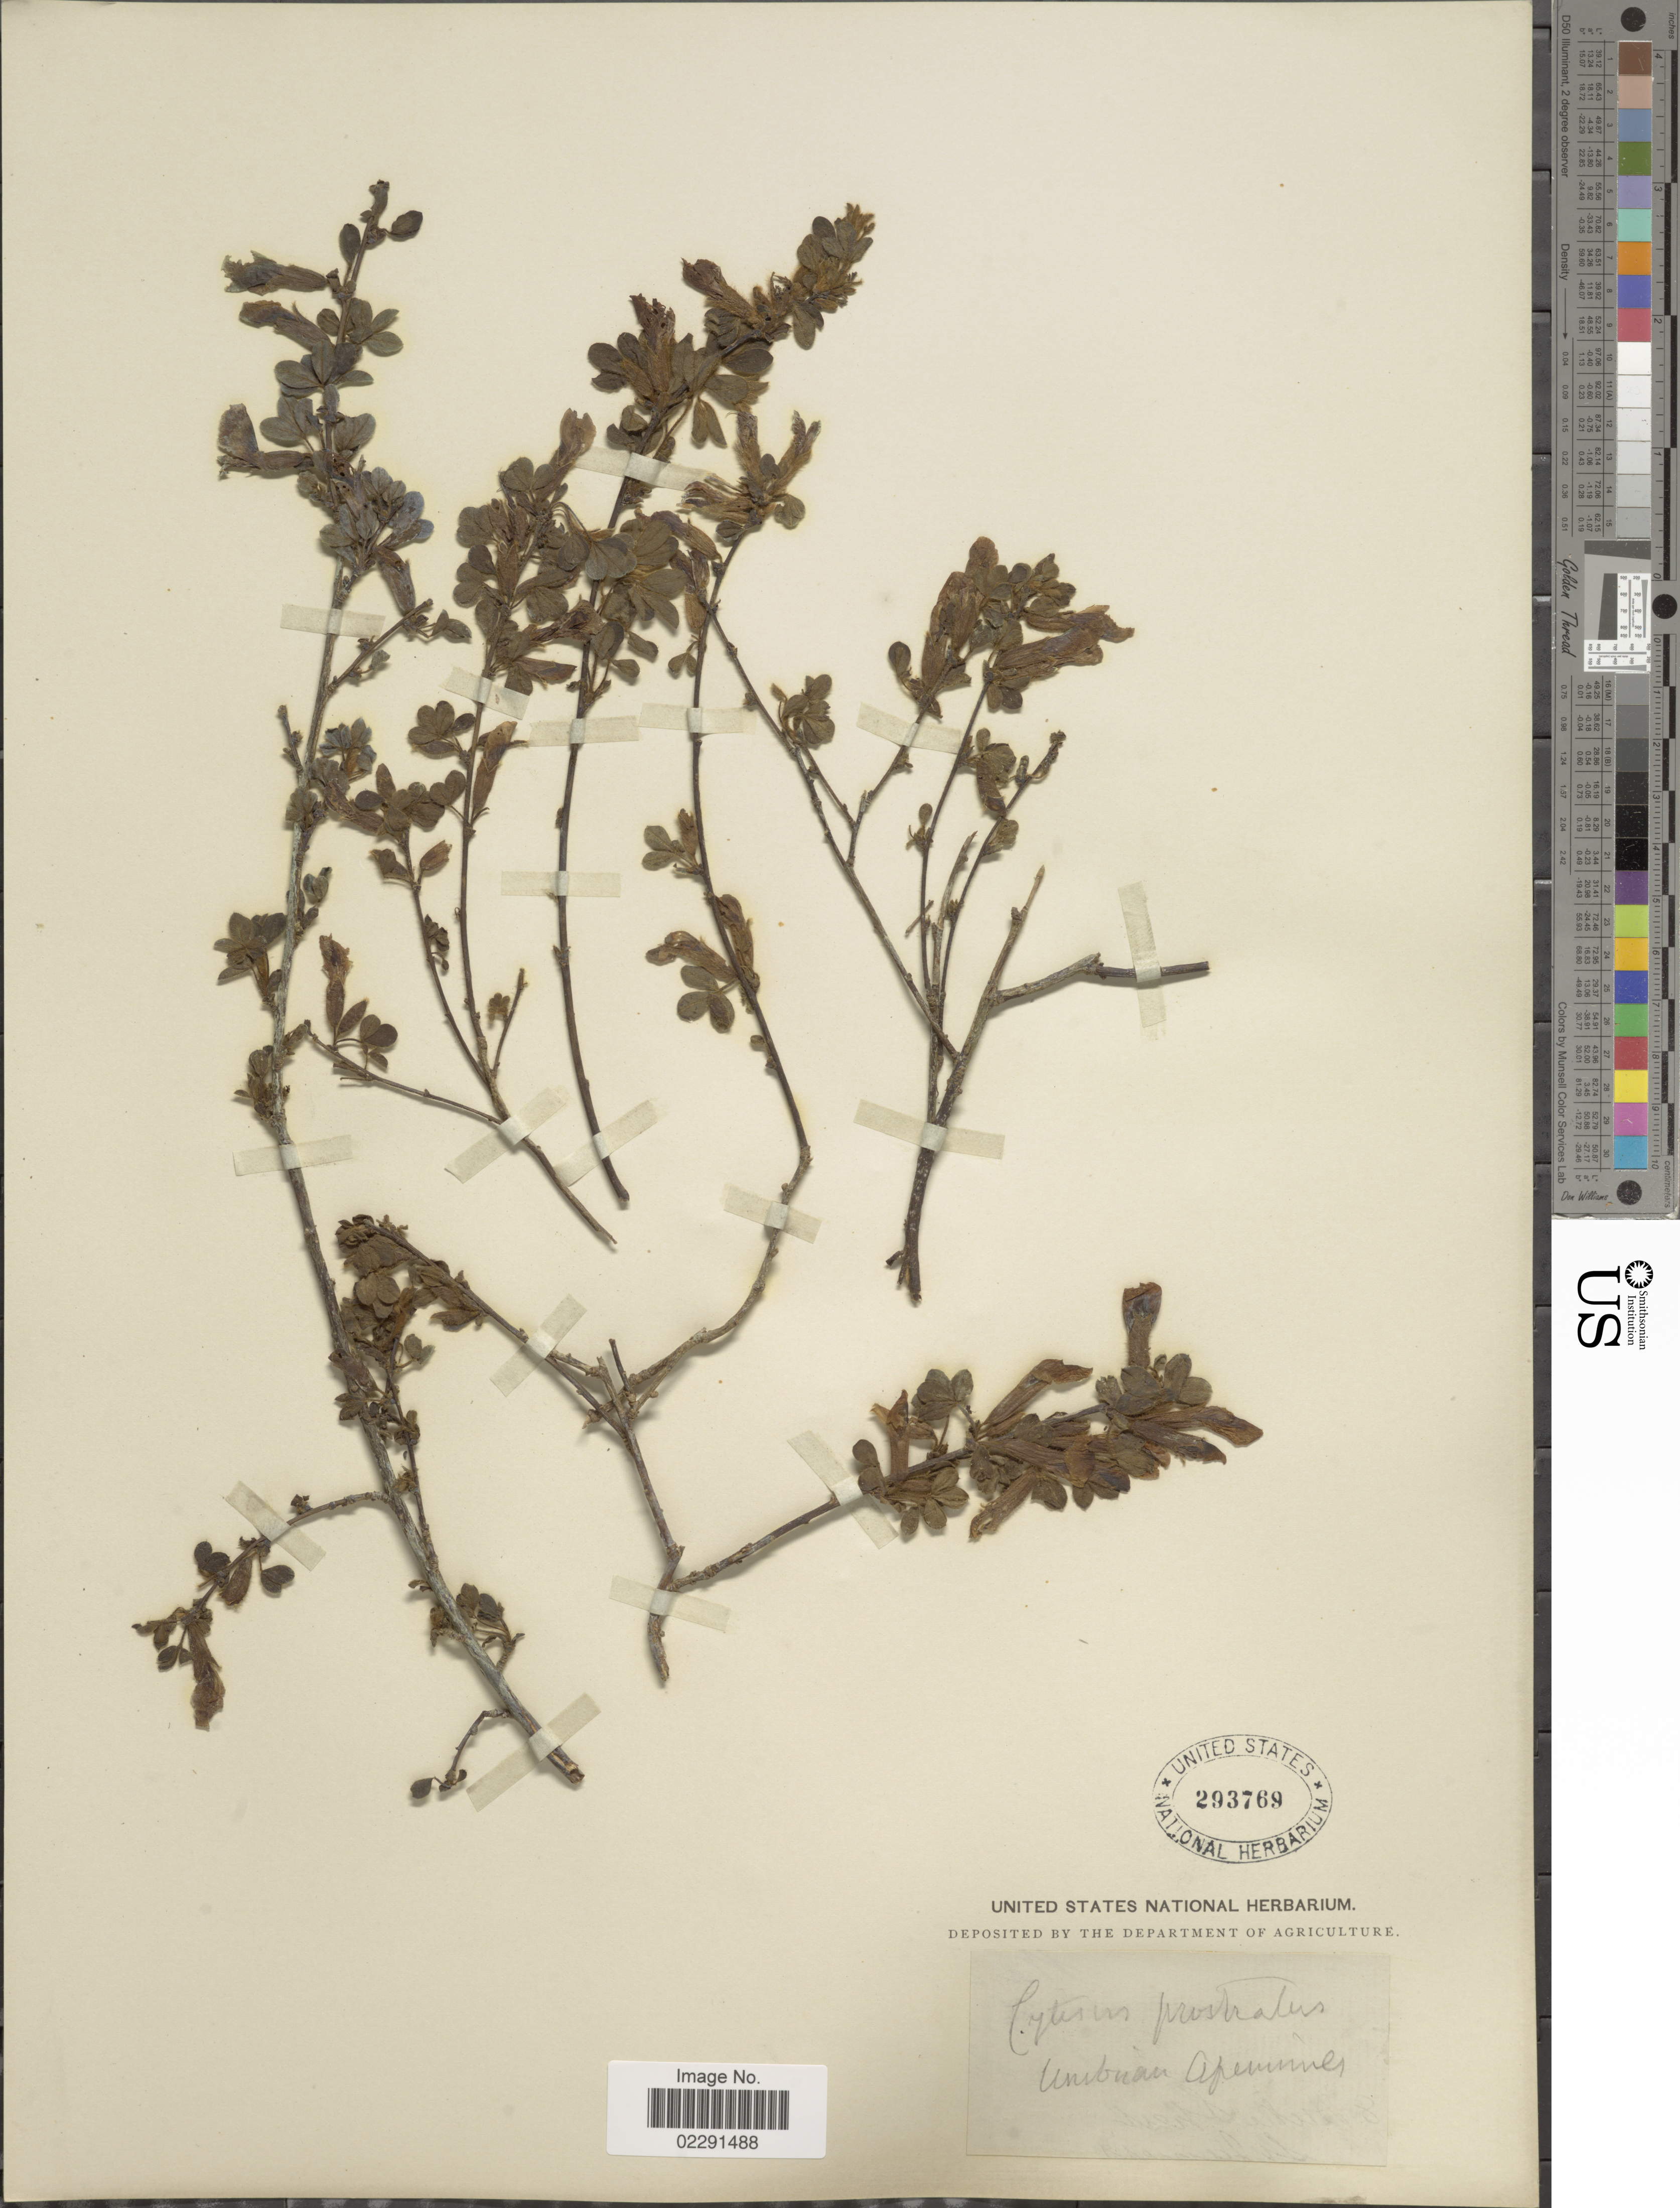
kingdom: Plantae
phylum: Tracheophyta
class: Magnoliopsida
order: Fabales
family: Fabaceae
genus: Cytisus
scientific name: Cytisus decumbens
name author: (Durande) Spach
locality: Umbuain Apemmines. [interpreted]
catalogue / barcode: US 293769